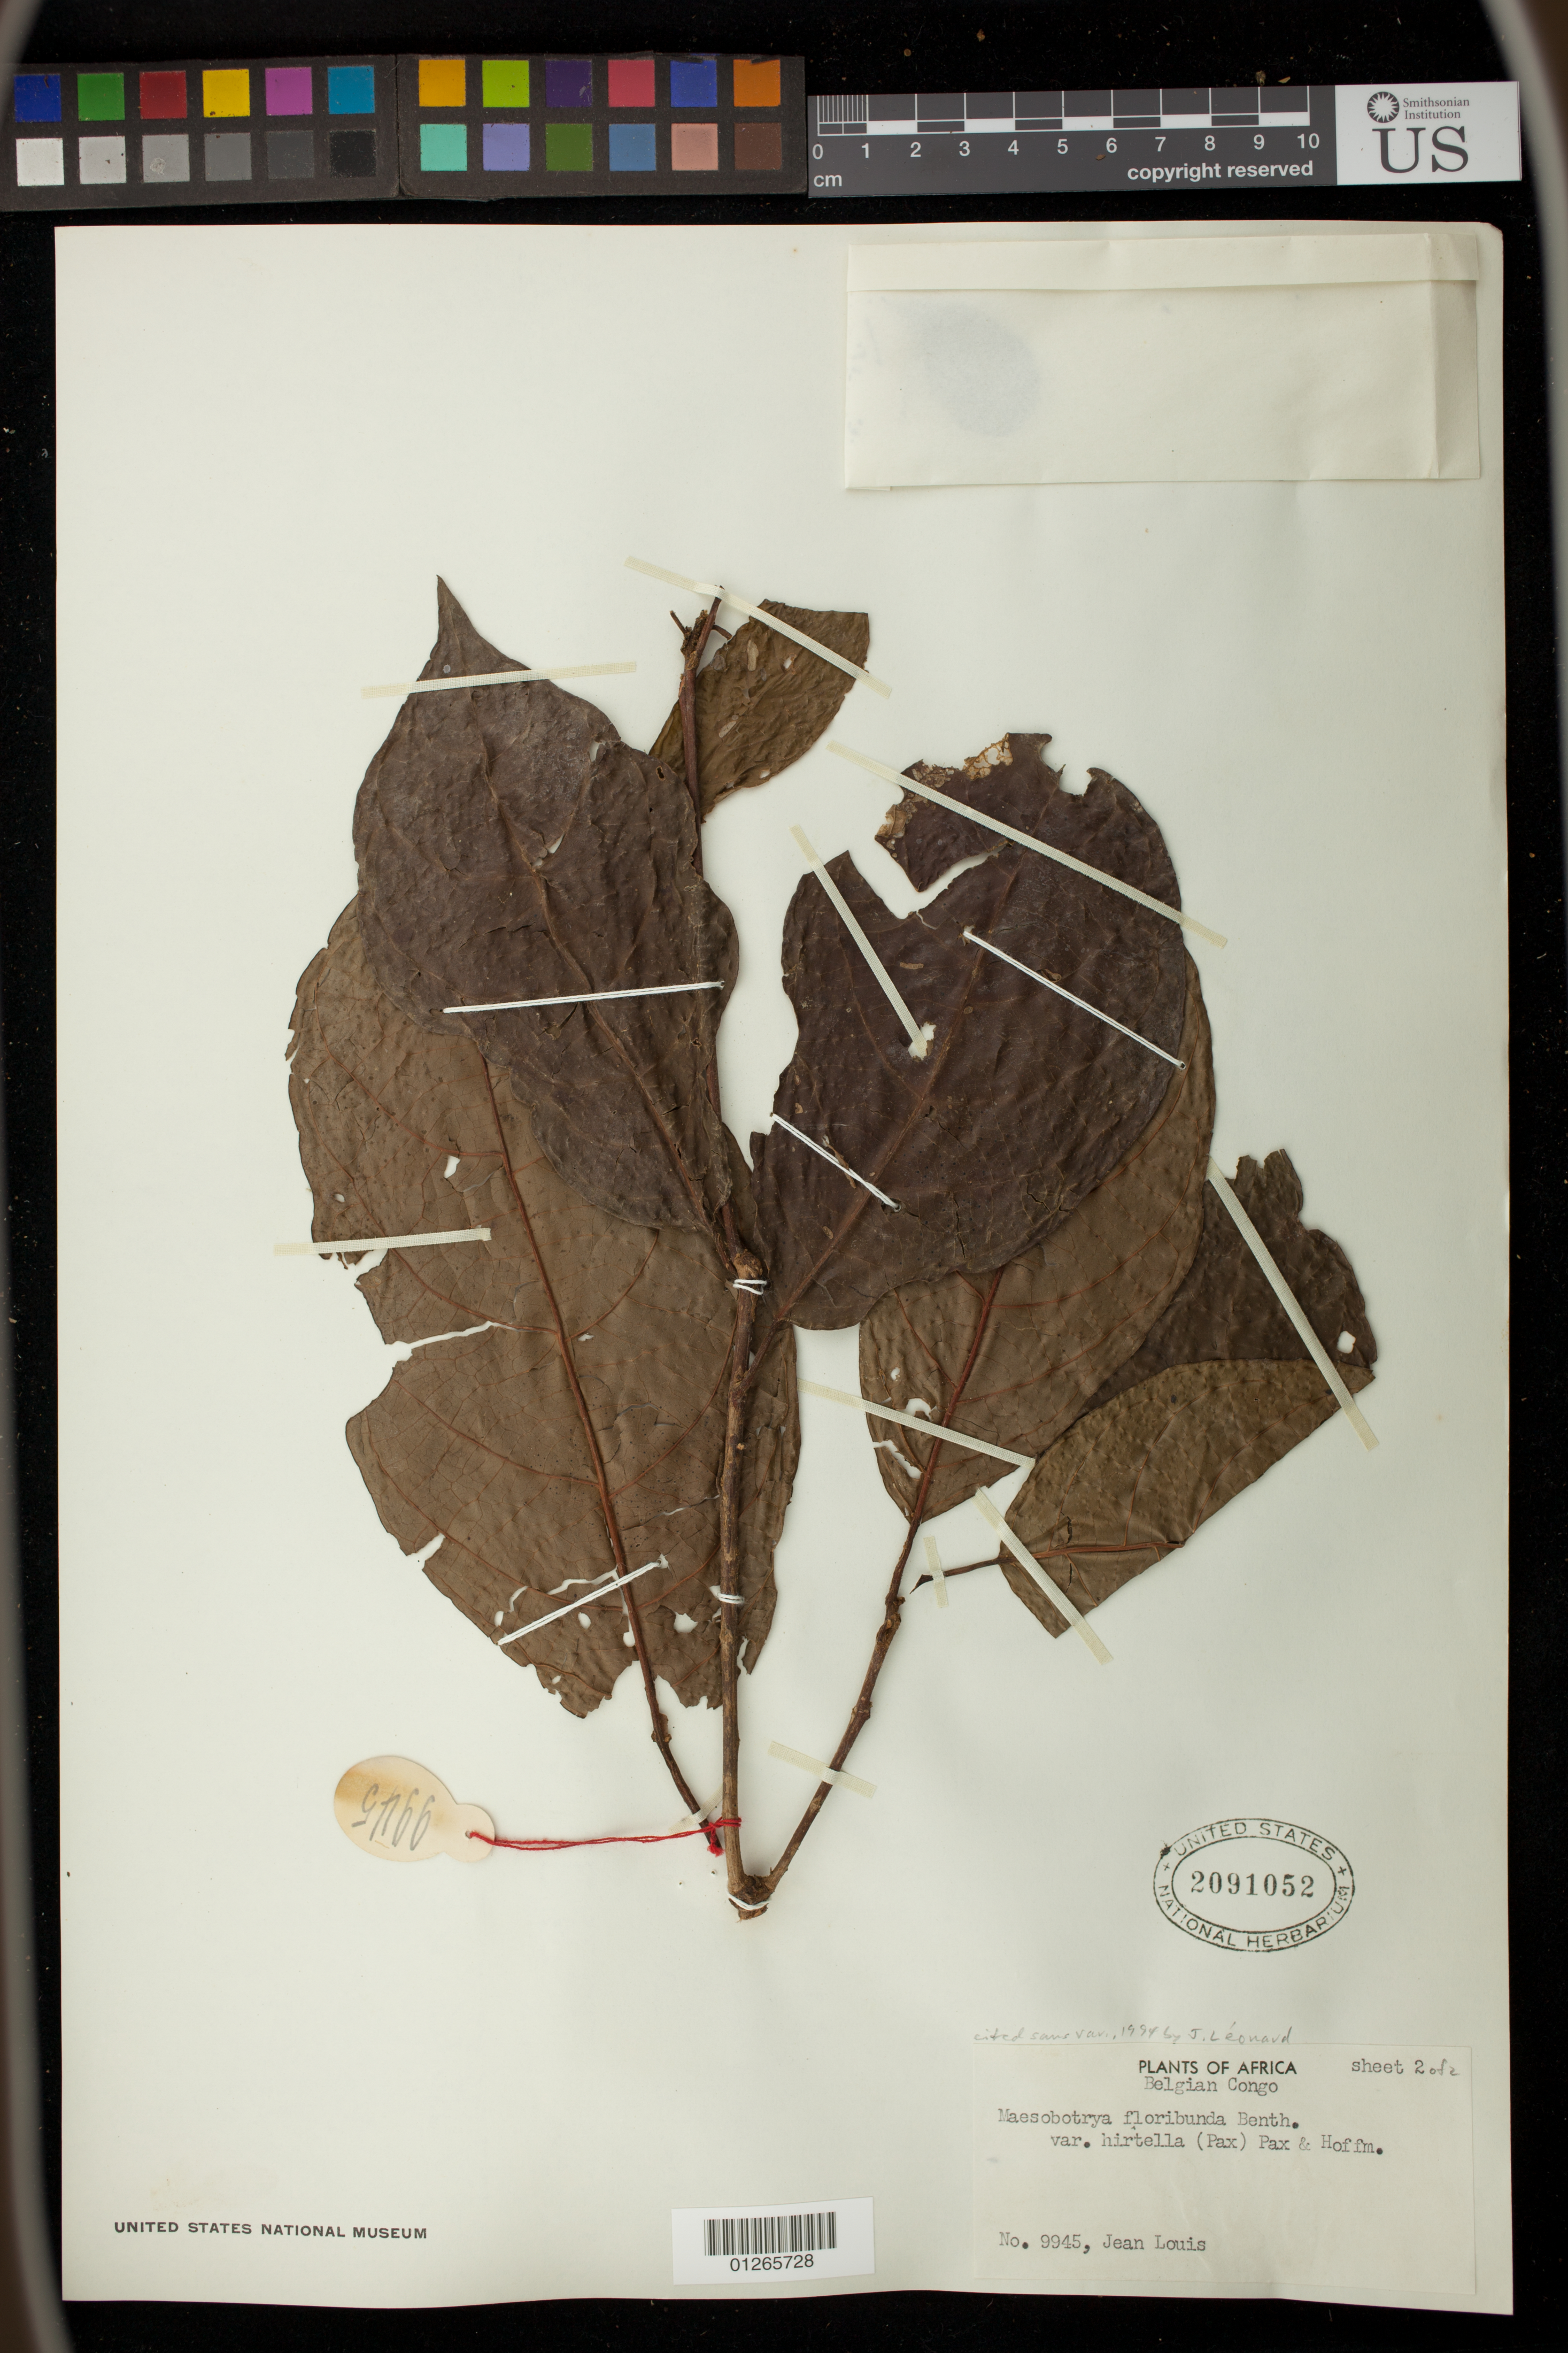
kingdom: Plantae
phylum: Tracheophyta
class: Magnoliopsida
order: Malpighiales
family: Phyllanthaceae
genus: Maesobotrya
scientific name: Maesobotrya floribunda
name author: Benth.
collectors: J. Louis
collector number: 9945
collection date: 1938-06-25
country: Congo, Democratic Republic of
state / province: Tshopo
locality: Yalibrua, a 22 km, au N. de Yangambi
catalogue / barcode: US 2091052